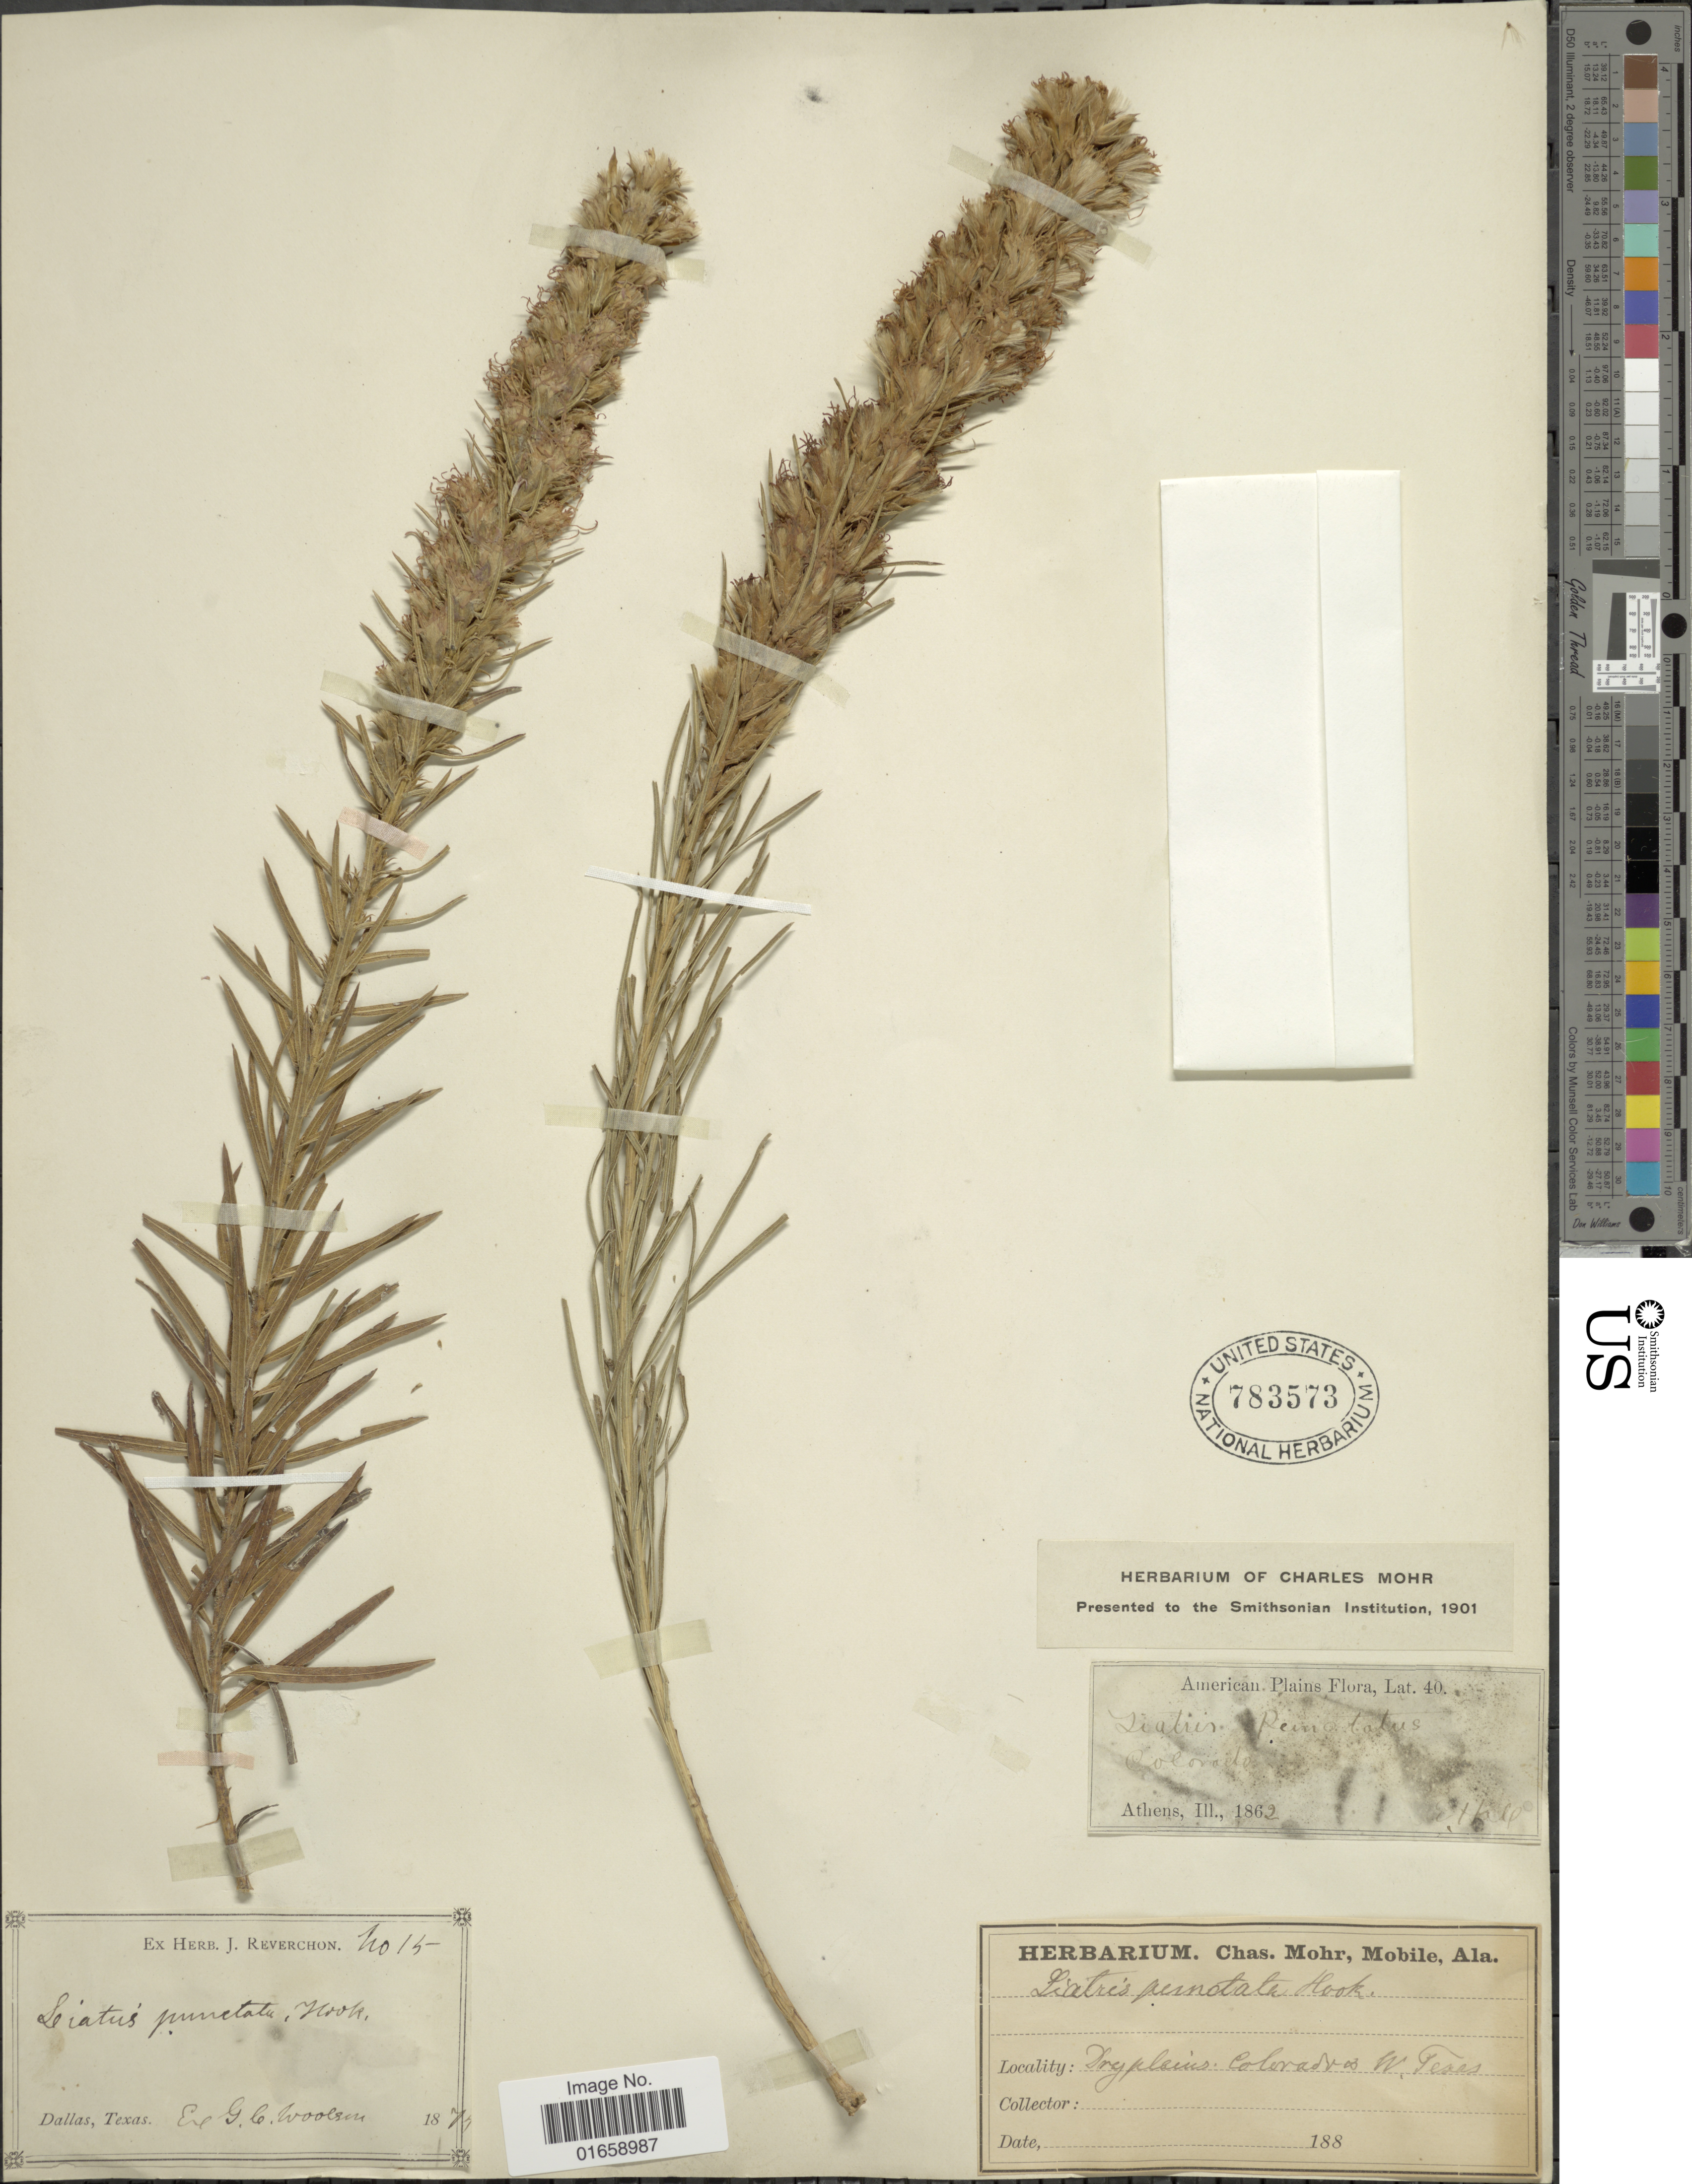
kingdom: Plantae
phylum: Tracheophyta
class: Magnoliopsida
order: Asterales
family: Asteraceae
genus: Liatris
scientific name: Liatris punctata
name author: Hook.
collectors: G. C. Woolson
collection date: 1862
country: United States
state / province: Texas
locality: Dry plains, Colorados W., Dallas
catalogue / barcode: US 783573-3